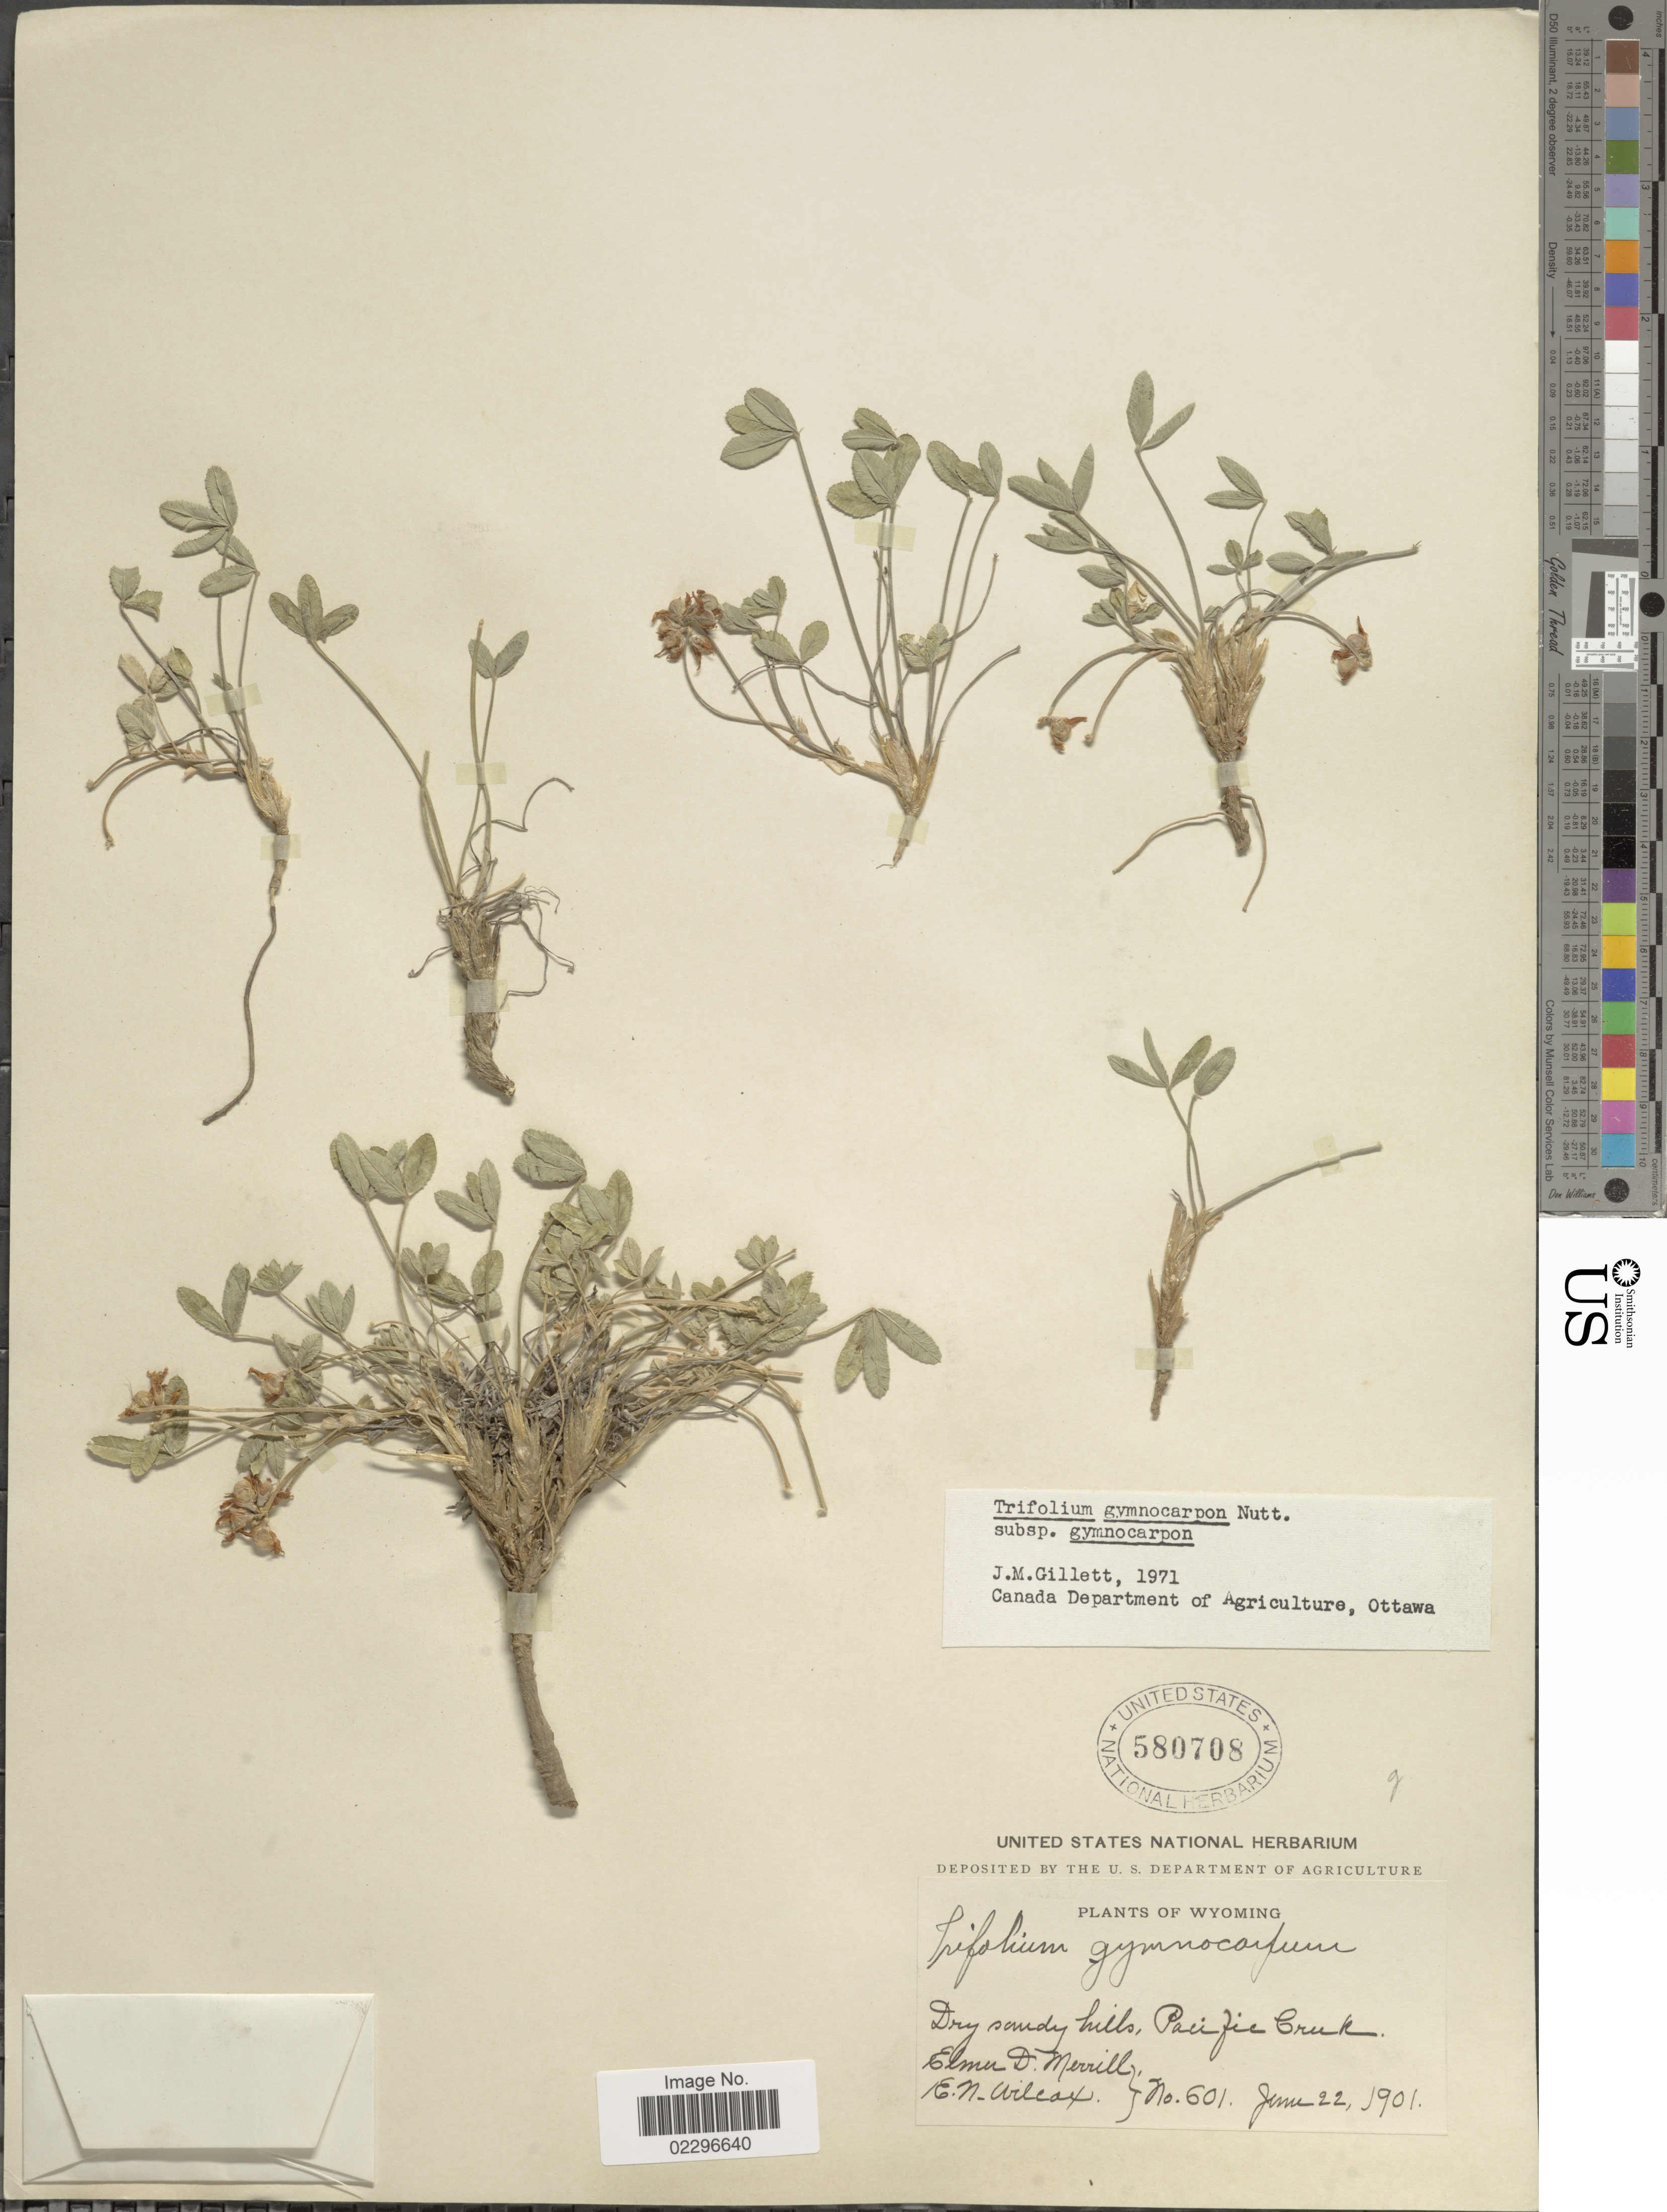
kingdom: Plantae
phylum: Tracheophyta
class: Magnoliopsida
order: Fabales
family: Fabaceae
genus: Trifolium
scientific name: Trifolium gymnocarpon subsp. gymnocarpon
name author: Nutt.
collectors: E. D. Merrill & E. Wilcox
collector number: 601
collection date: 1901-06-22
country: United States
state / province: Wyoming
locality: Dry sandy hills, Pacific Creek.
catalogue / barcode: US 580708